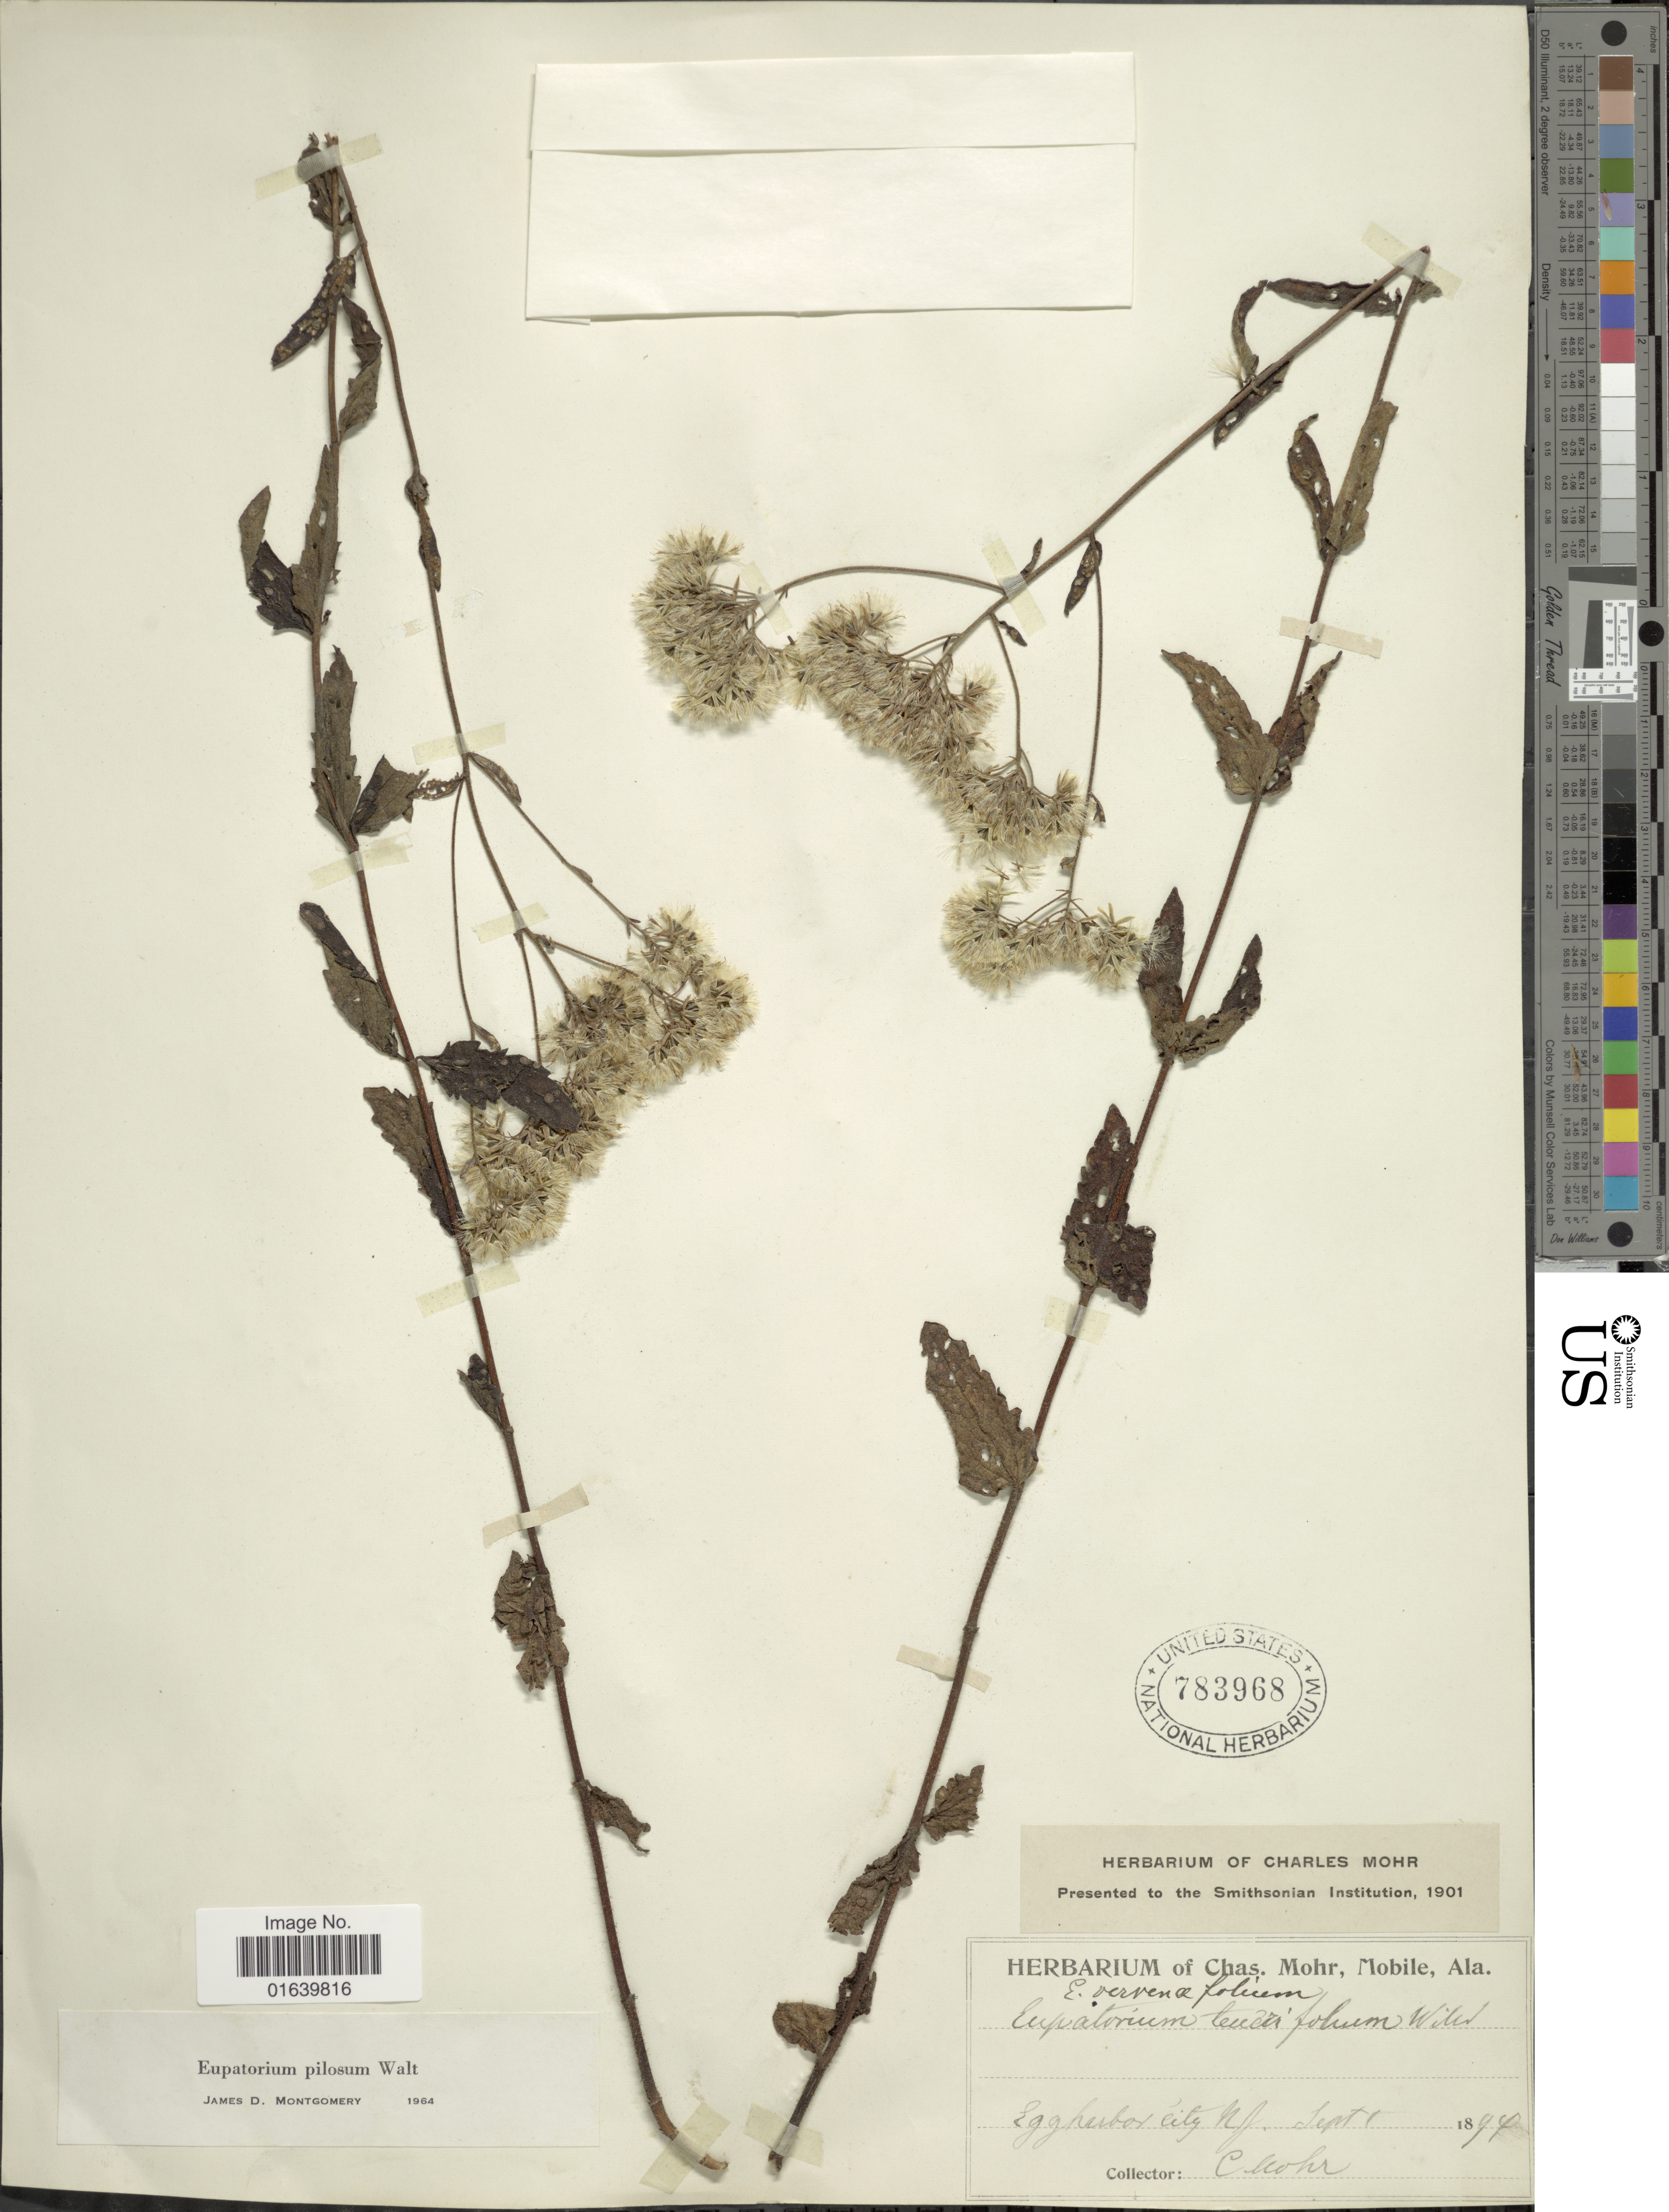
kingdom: Plantae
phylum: Tracheophyta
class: Magnoliopsida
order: Asterales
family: Asteraceae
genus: Eupatorium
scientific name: Eupatorium pilosum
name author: Walter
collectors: Mohr, C. T. (herbarium)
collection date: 1894-09-01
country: United States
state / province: New Jersey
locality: Egg harbor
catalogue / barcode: US 783968